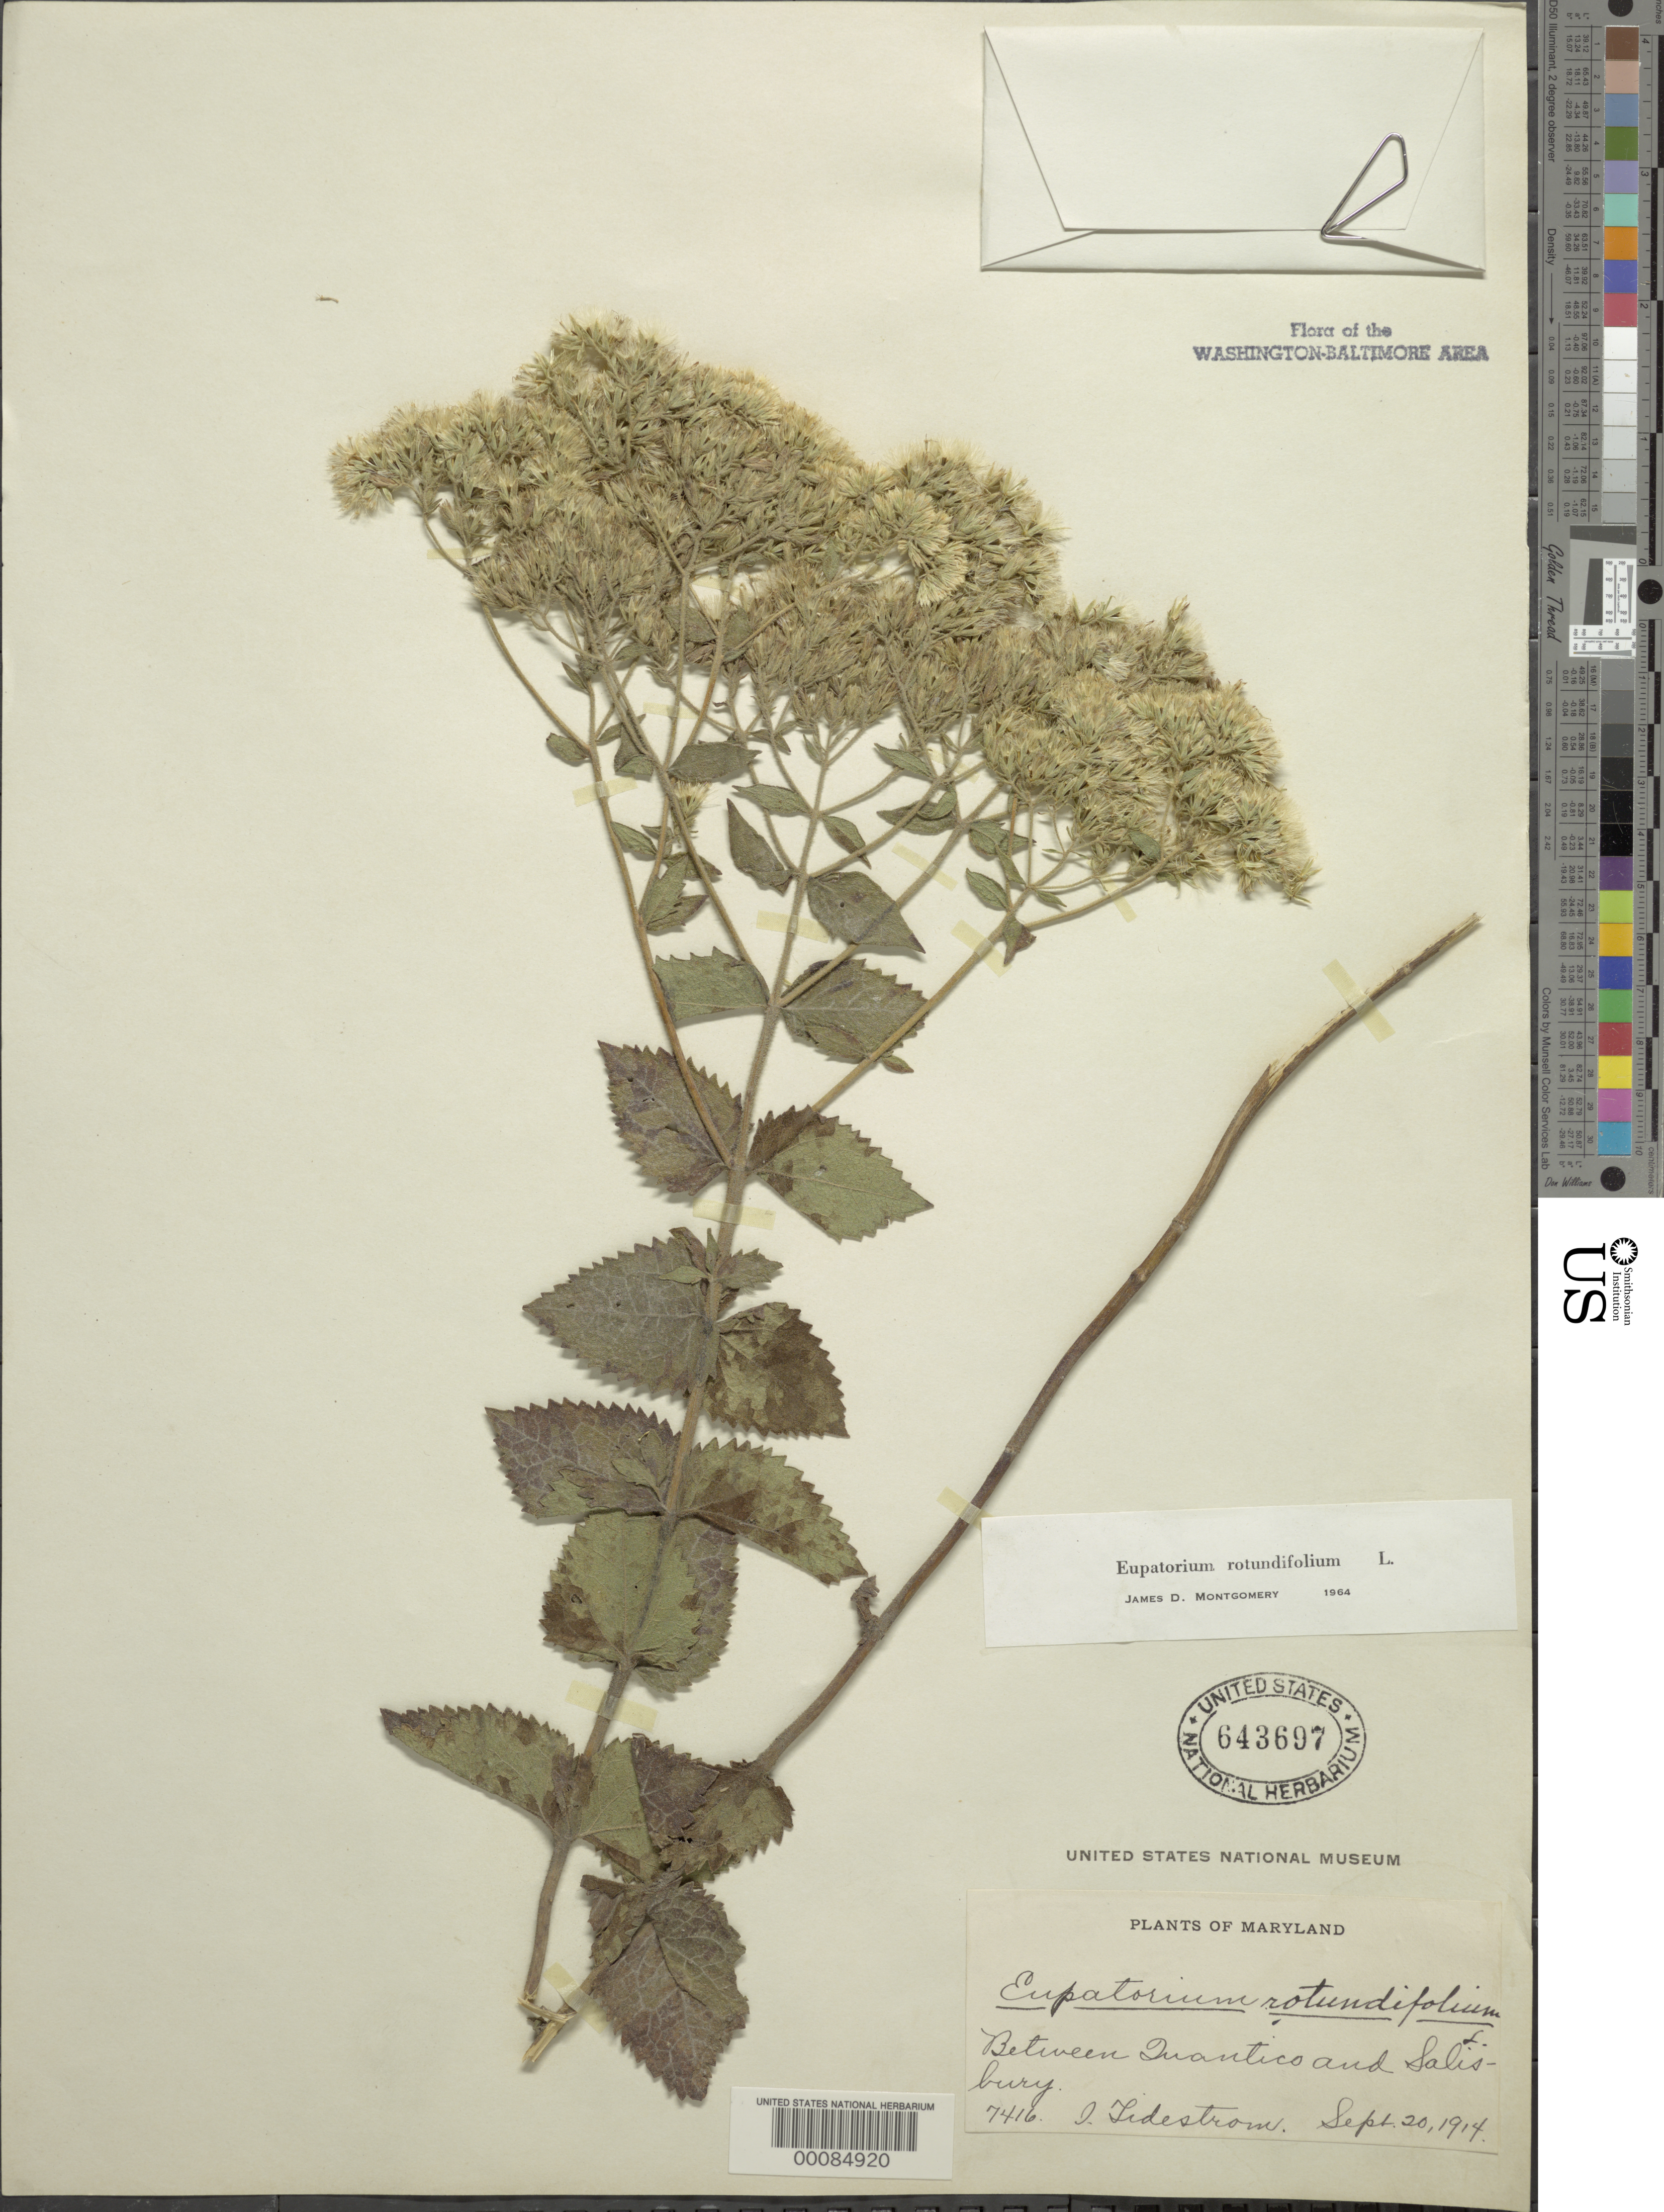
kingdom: Plantae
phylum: Tracheophyta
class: Magnoliopsida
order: Asterales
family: Asteraceae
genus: Eupatorium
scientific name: Eupatorium rotundifolium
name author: L.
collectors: I. F. Tidestrom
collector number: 7416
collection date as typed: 20 Sep 1914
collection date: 1914-09-20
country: United States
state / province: Maryland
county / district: Wicomico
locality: between Quantico and Salisbury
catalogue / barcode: US 643697